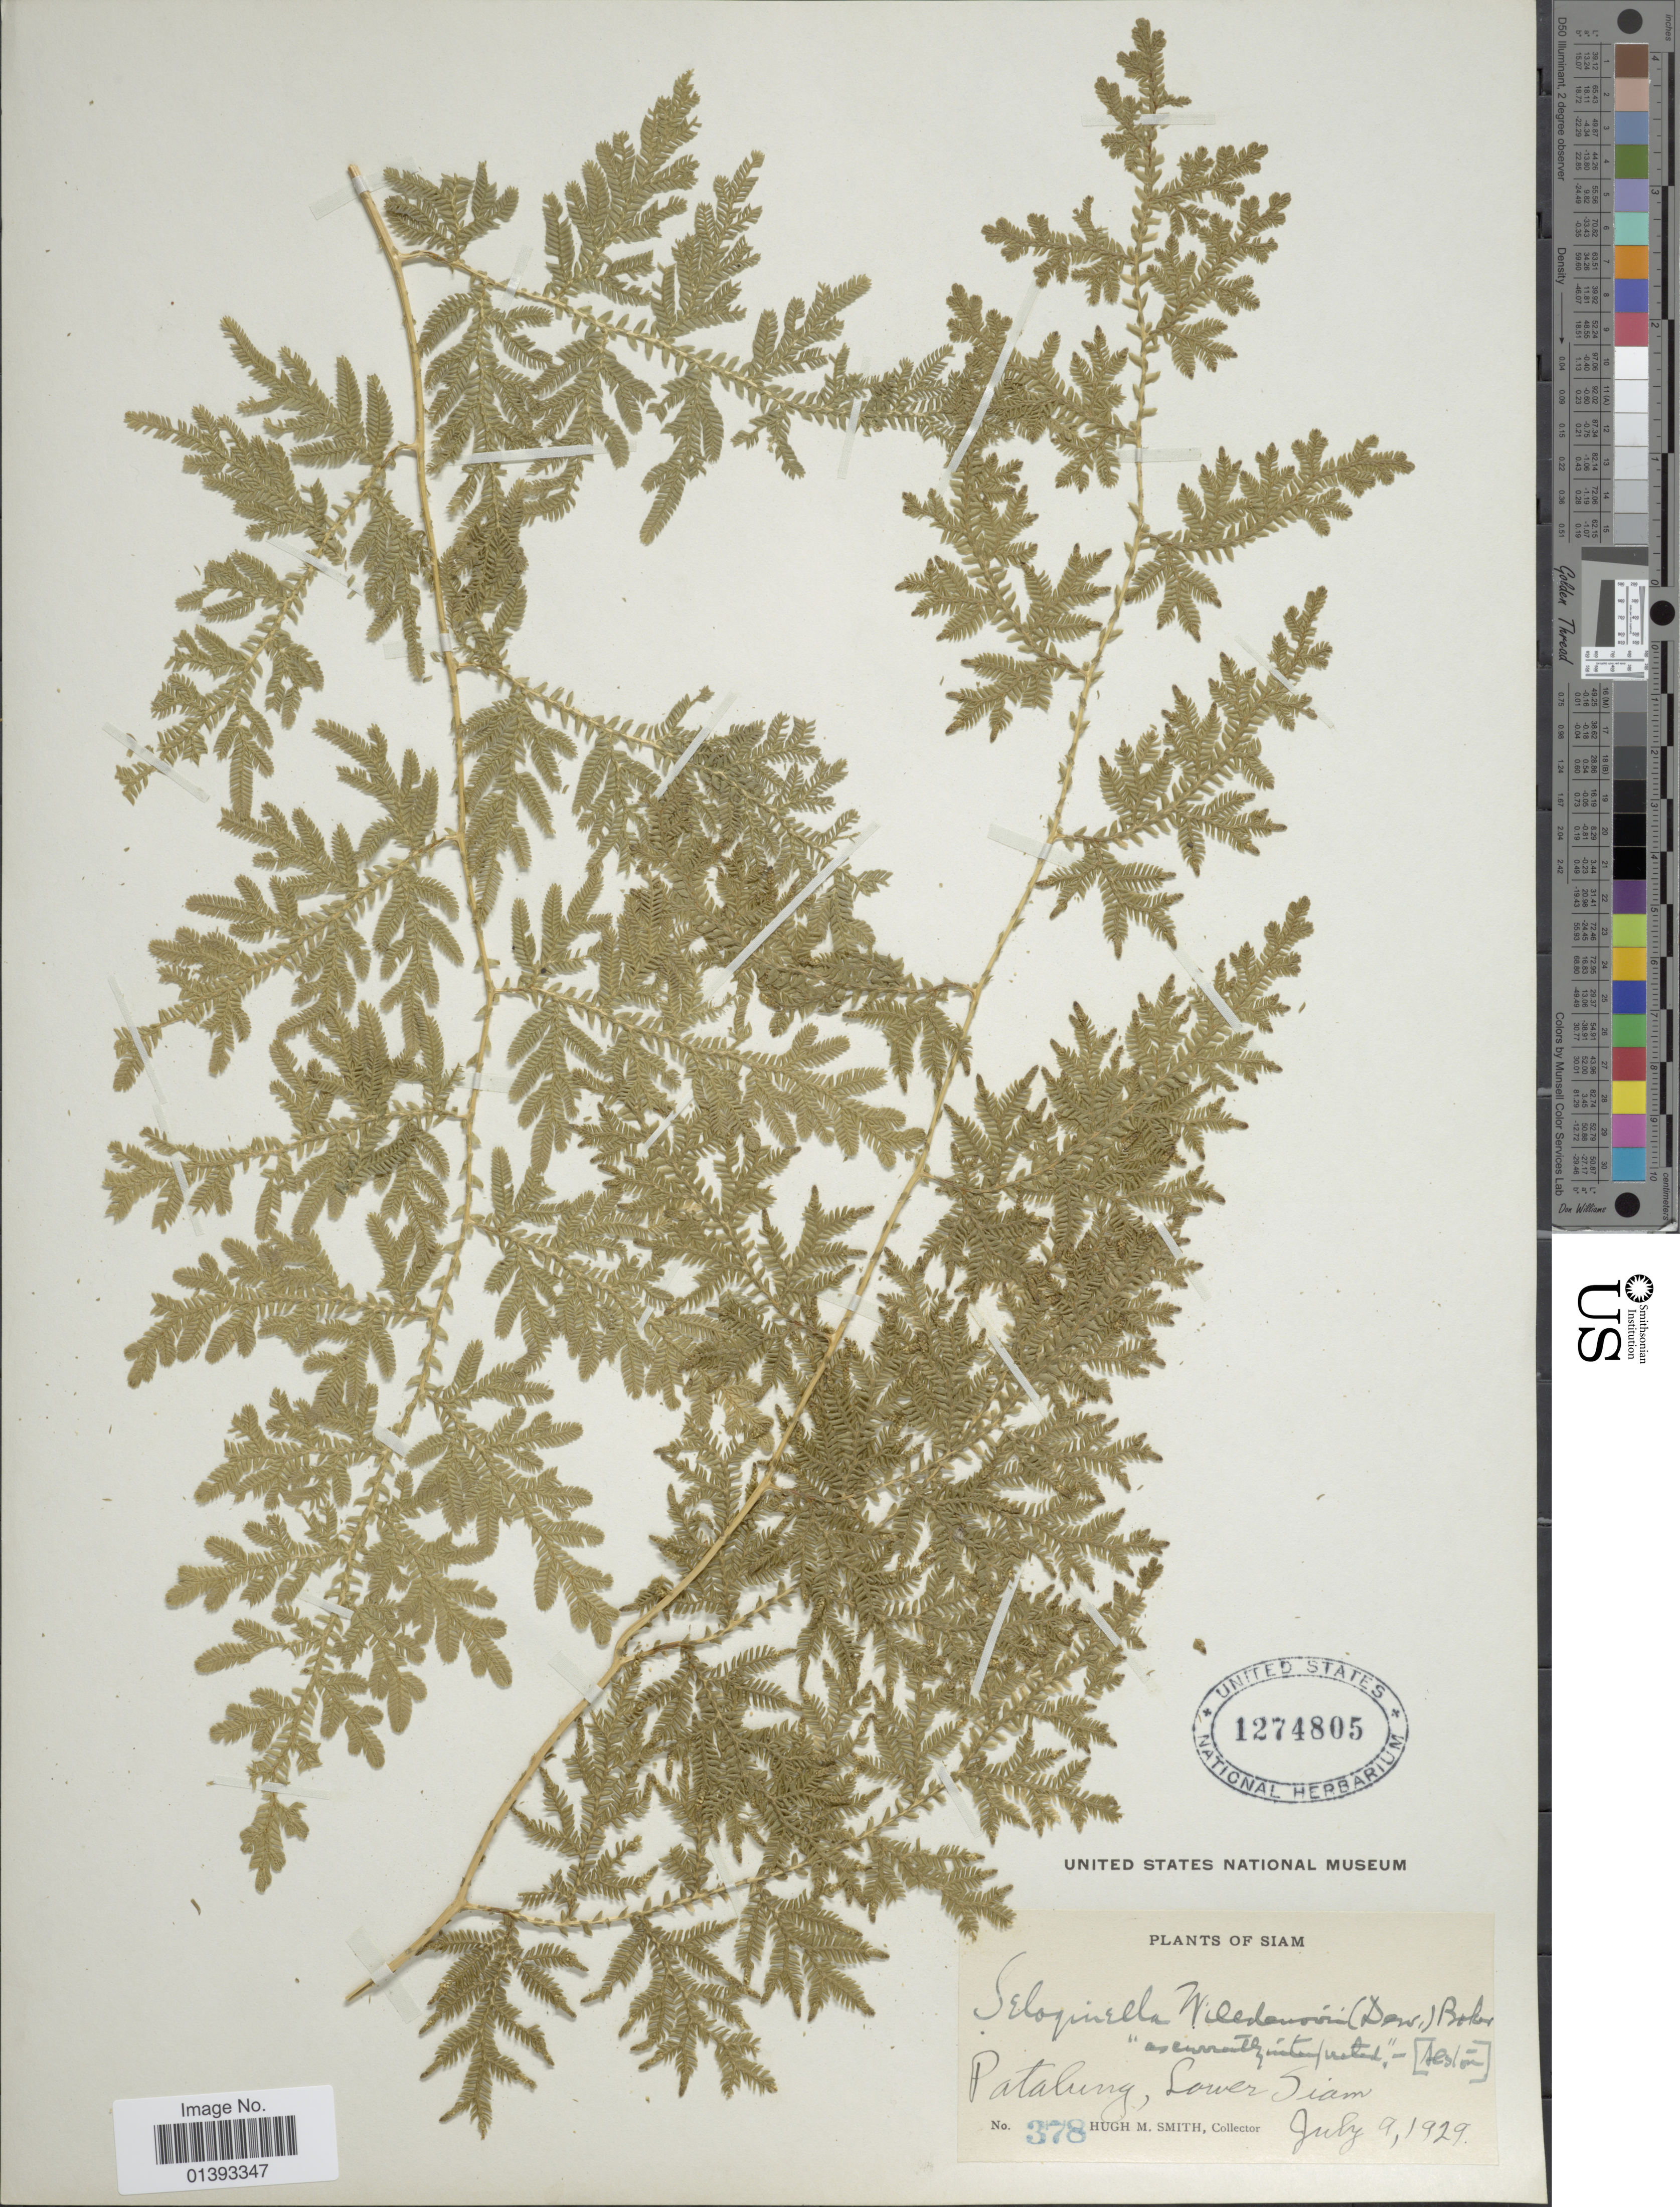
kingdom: Plantae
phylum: Tracheophyta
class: Lycopodiopsida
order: Selaginellales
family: Selaginellaceae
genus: Selaginella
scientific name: Selaginella willdenowii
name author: (Desv. ex Poir.) Baker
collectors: H. M. Smith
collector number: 378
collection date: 1929-07-09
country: Thailand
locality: Patalung, lower Siam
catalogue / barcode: US 1274805